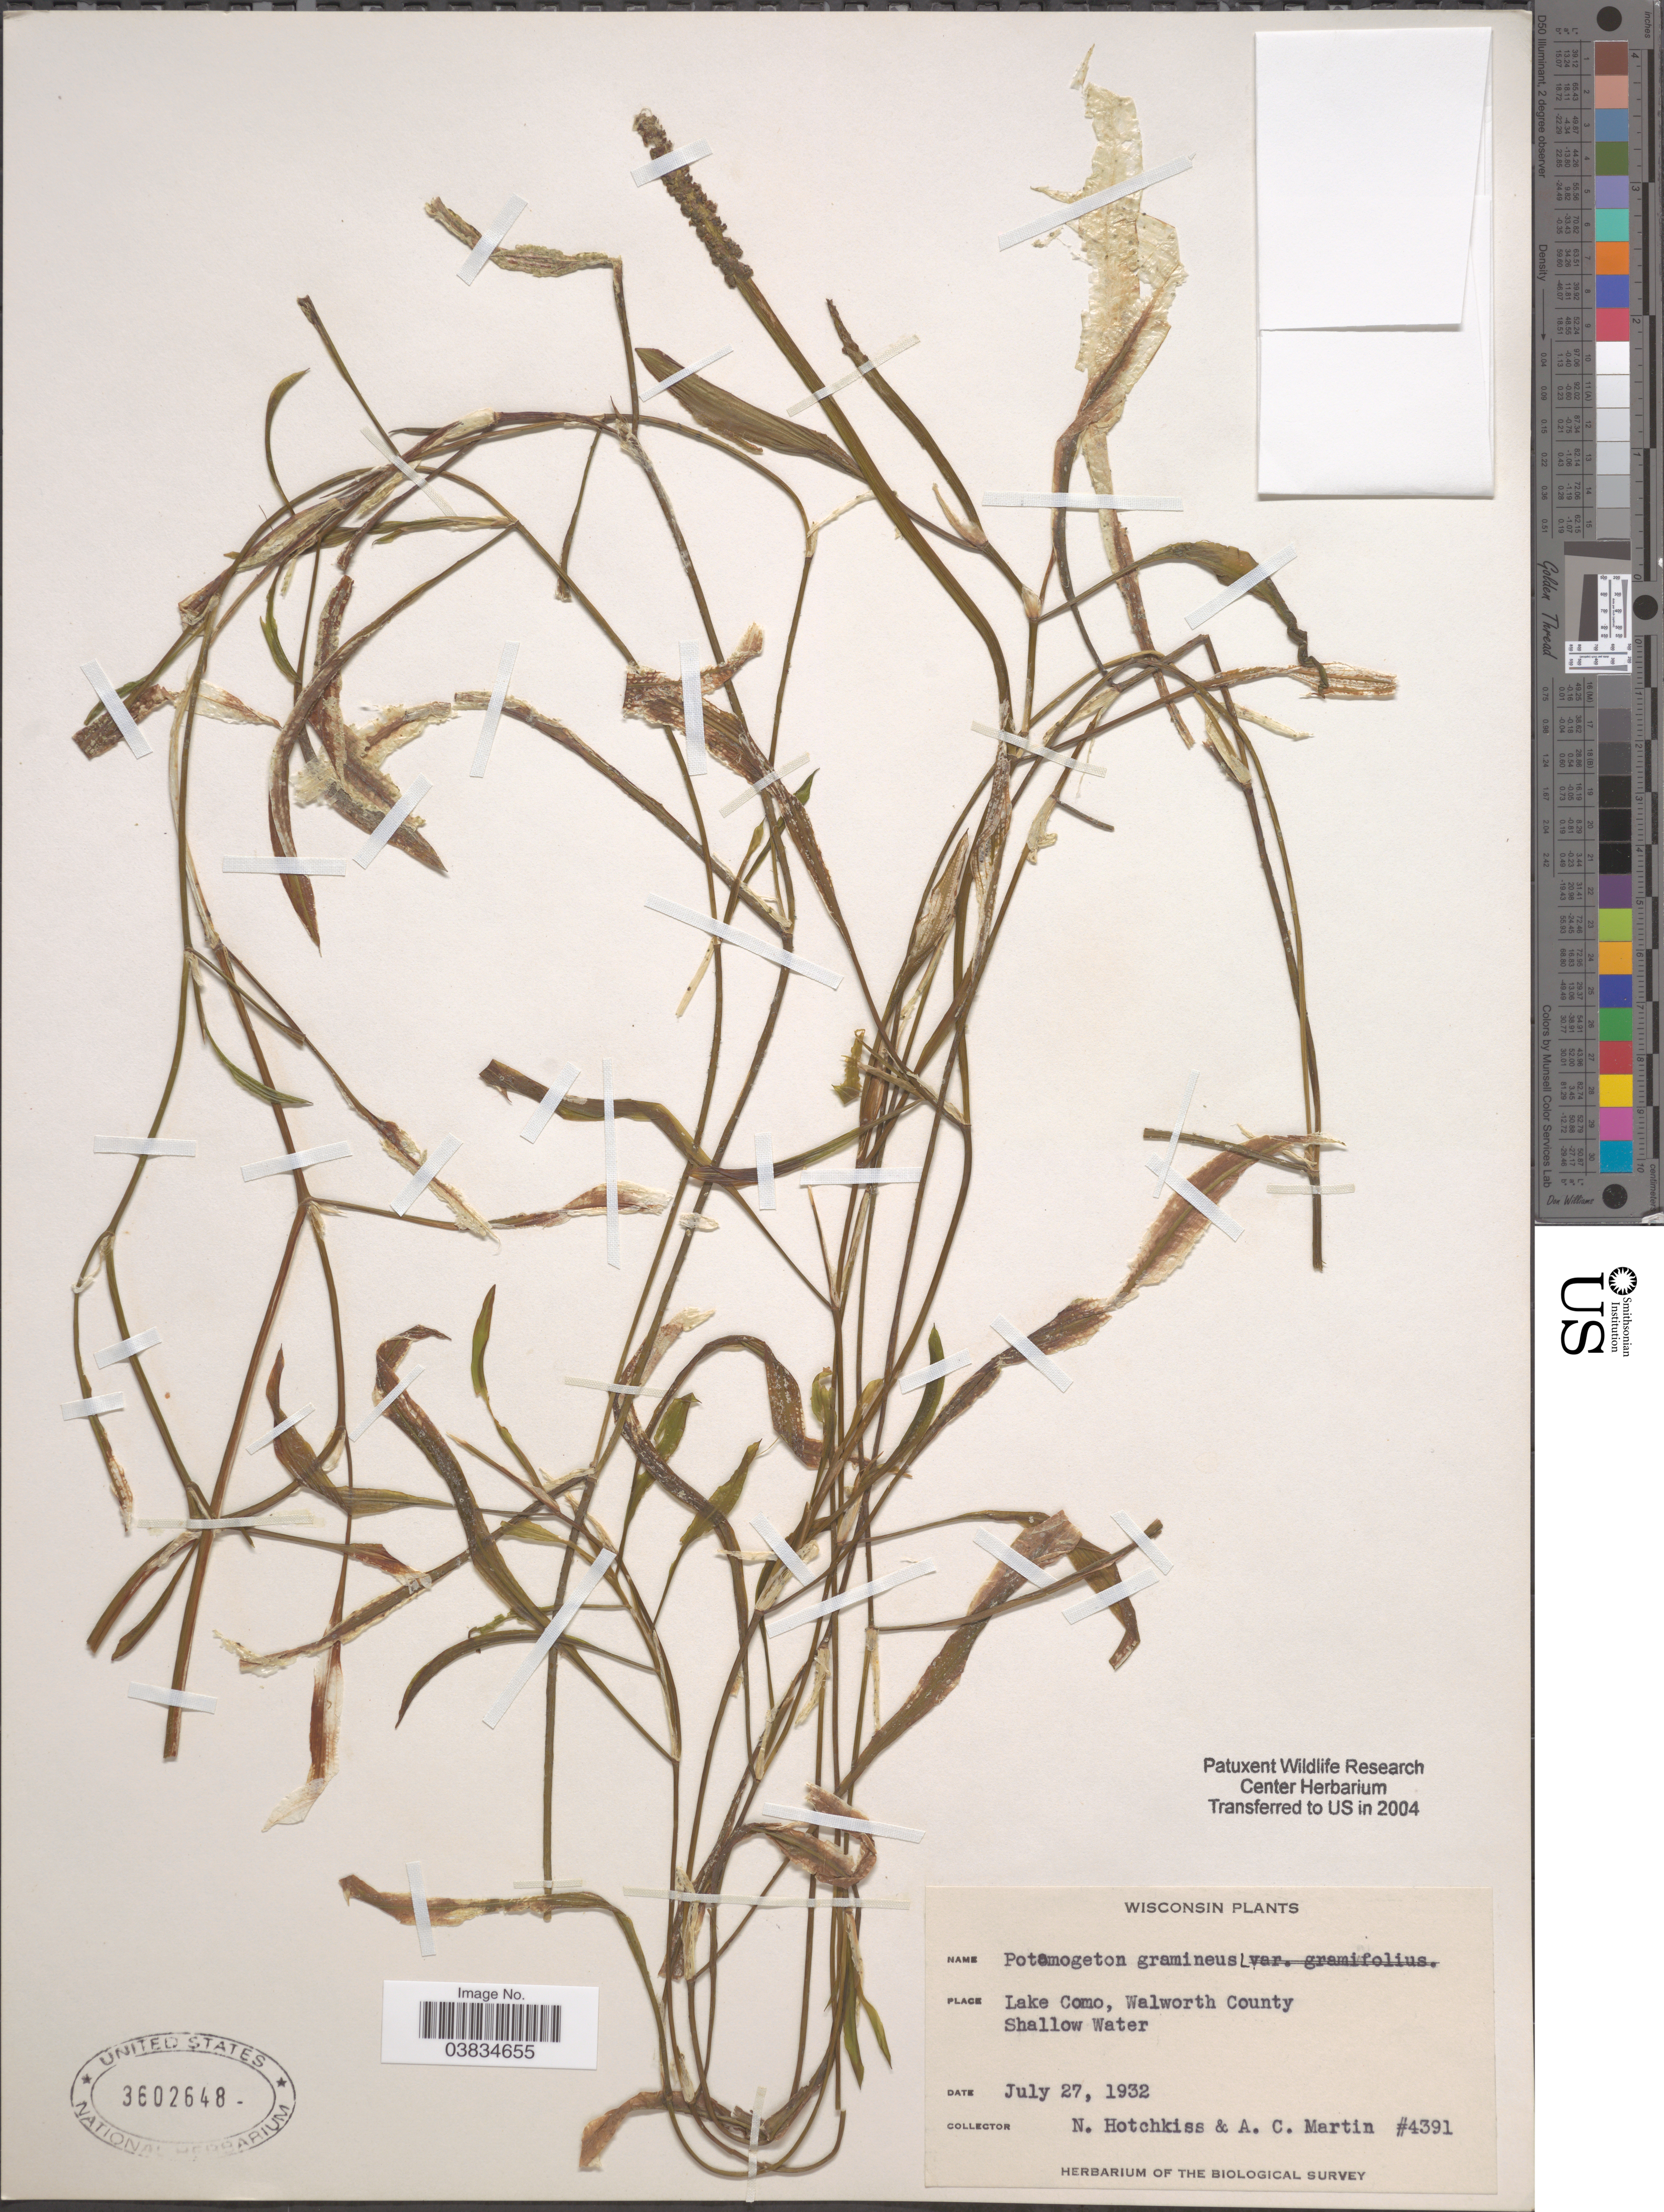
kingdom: Plantae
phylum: Tracheophyta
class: Liliopsida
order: Alismatales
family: Potamogetonaceae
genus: Potamogeton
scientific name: Potamogeton gramineus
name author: L.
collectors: N. Hotchkiss & A. C. Martin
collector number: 4391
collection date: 1932-07-27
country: United States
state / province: Wisconsin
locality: Lake Como, Walworth County. Shallow Water.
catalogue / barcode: US 3602648